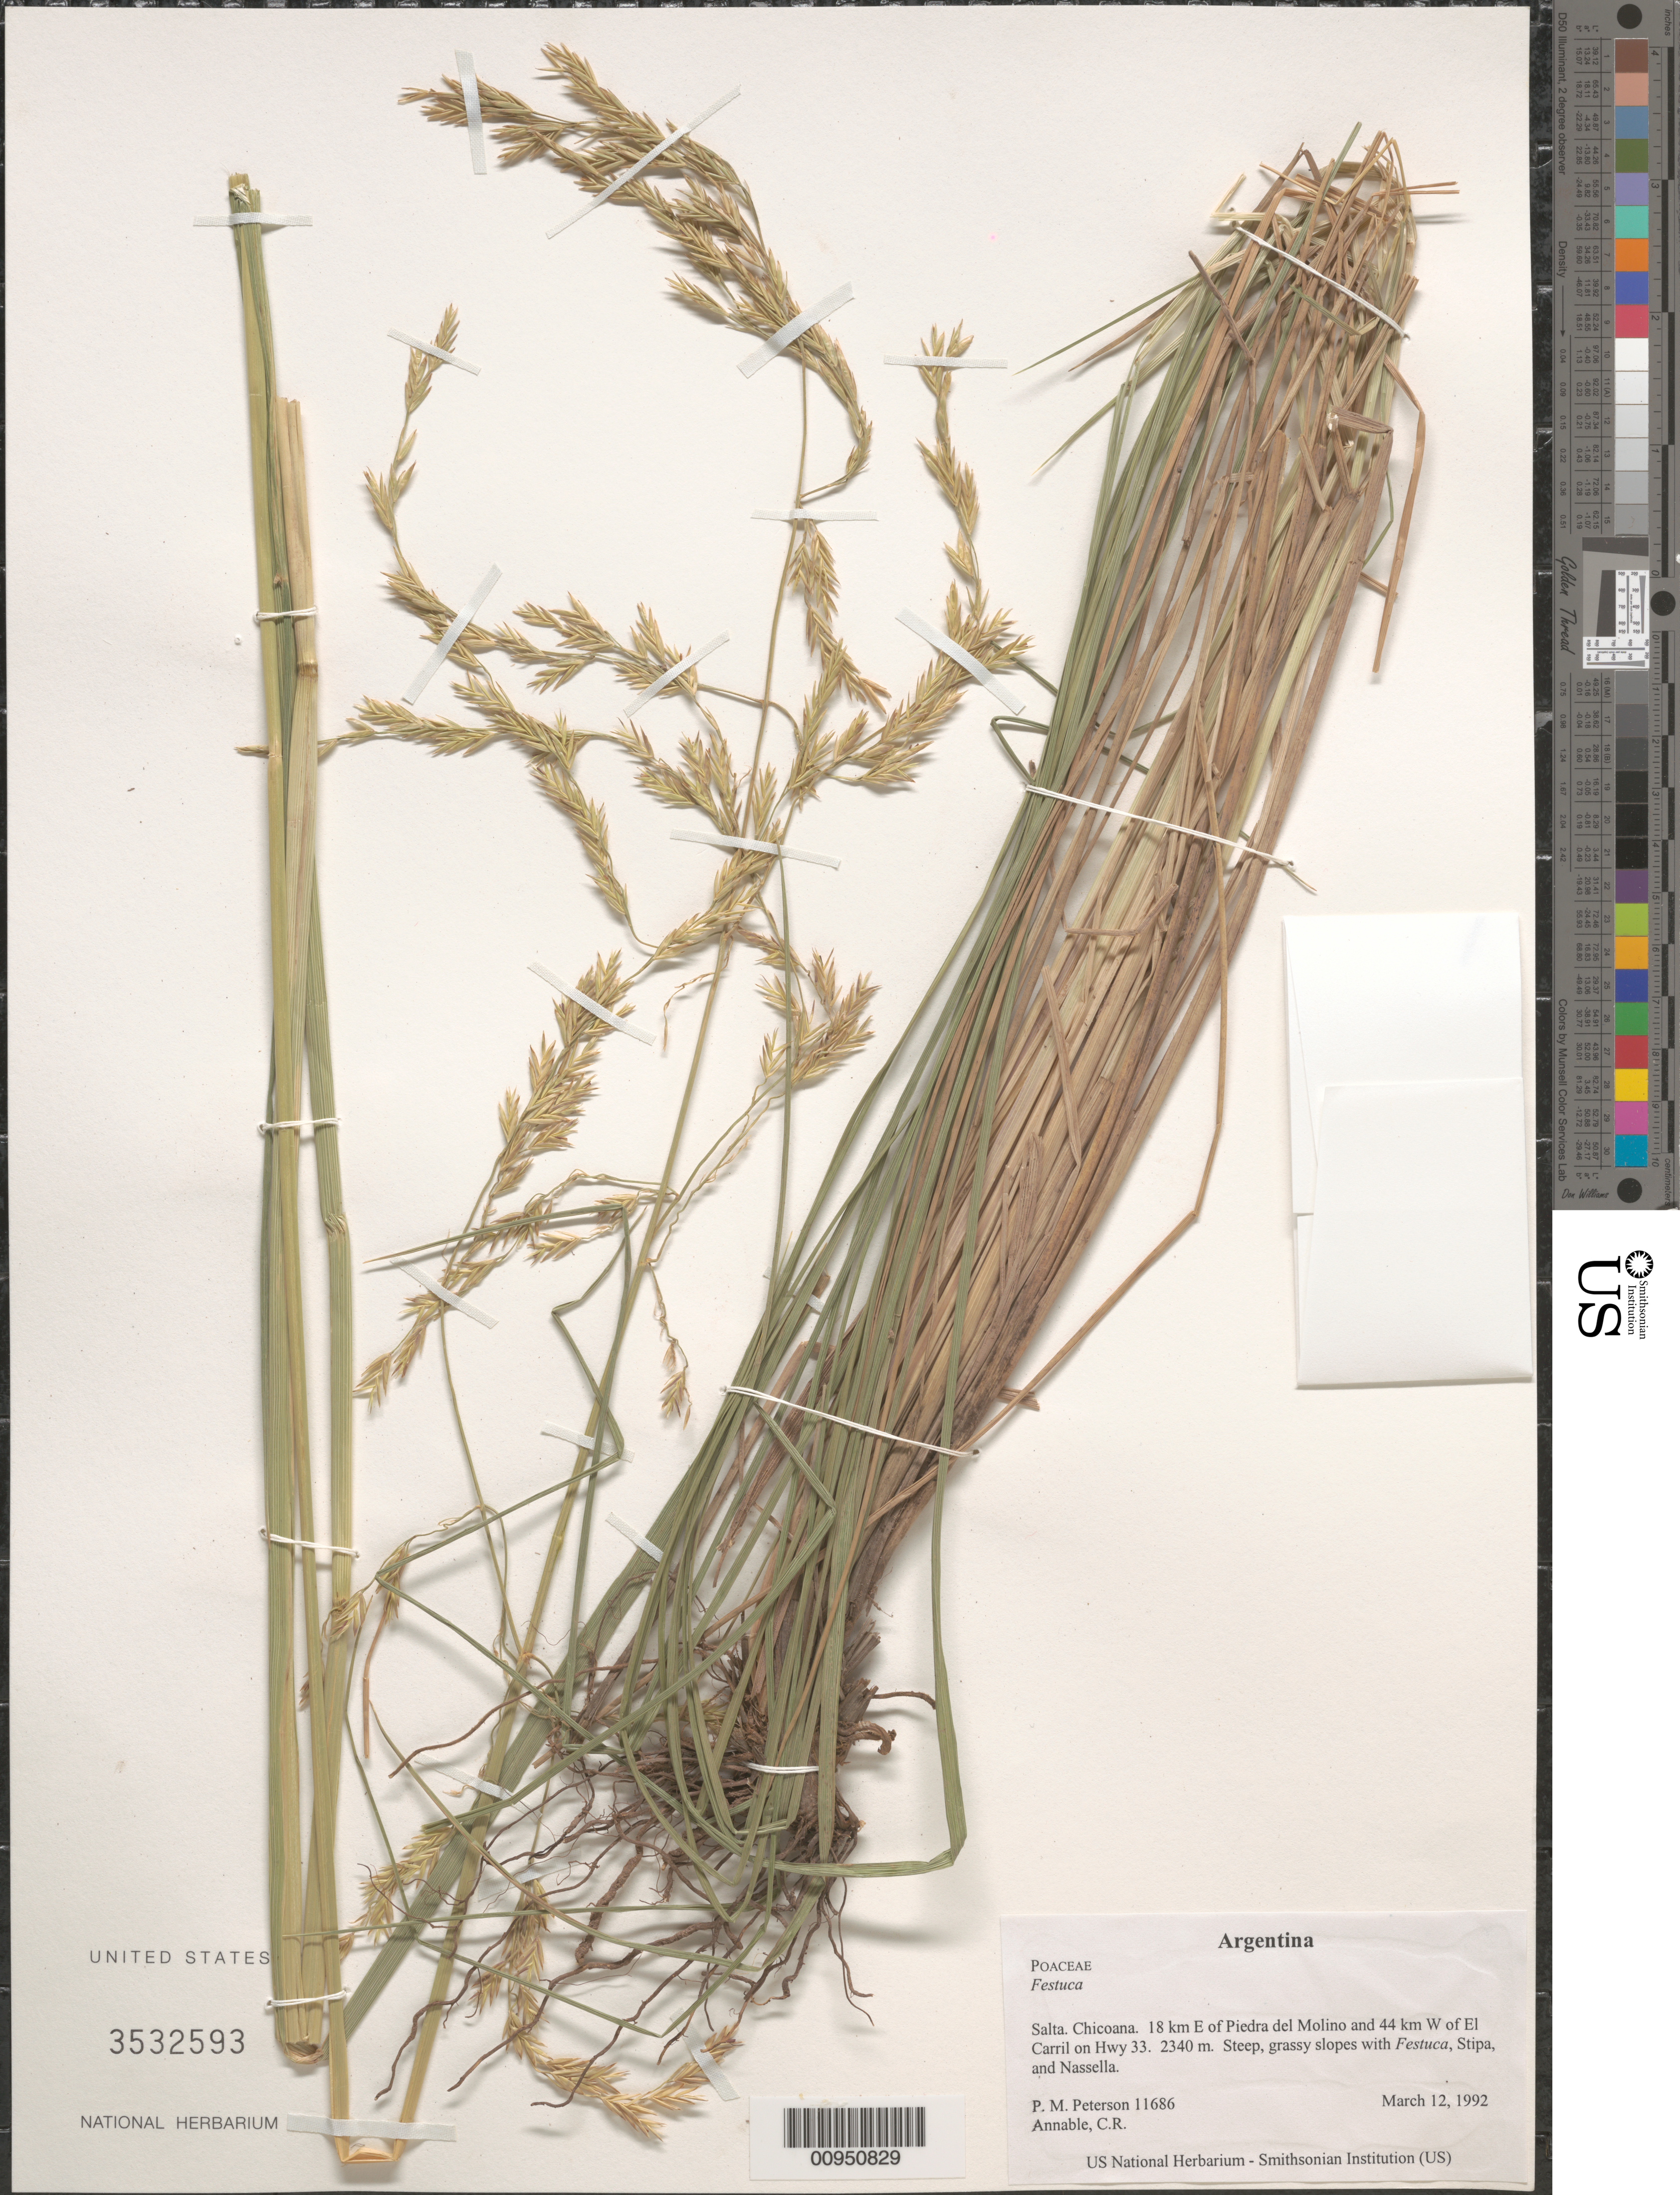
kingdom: Plantae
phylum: Tracheophyta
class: Liliopsida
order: Poales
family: Poaceae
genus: Festuca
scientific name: Festuca sp.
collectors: P. M. Peterson & C. R. Annable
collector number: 11686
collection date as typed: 12 Mar 1992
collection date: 1992-03-12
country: Argentina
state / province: Salta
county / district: Chicoana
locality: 18 km E of Piedra del Molino and 44 km W of El Carril on Hwy 33.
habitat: Steep, grassy slopes with Festuca, Stipa, and Nassella.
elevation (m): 2340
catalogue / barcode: US 3532593